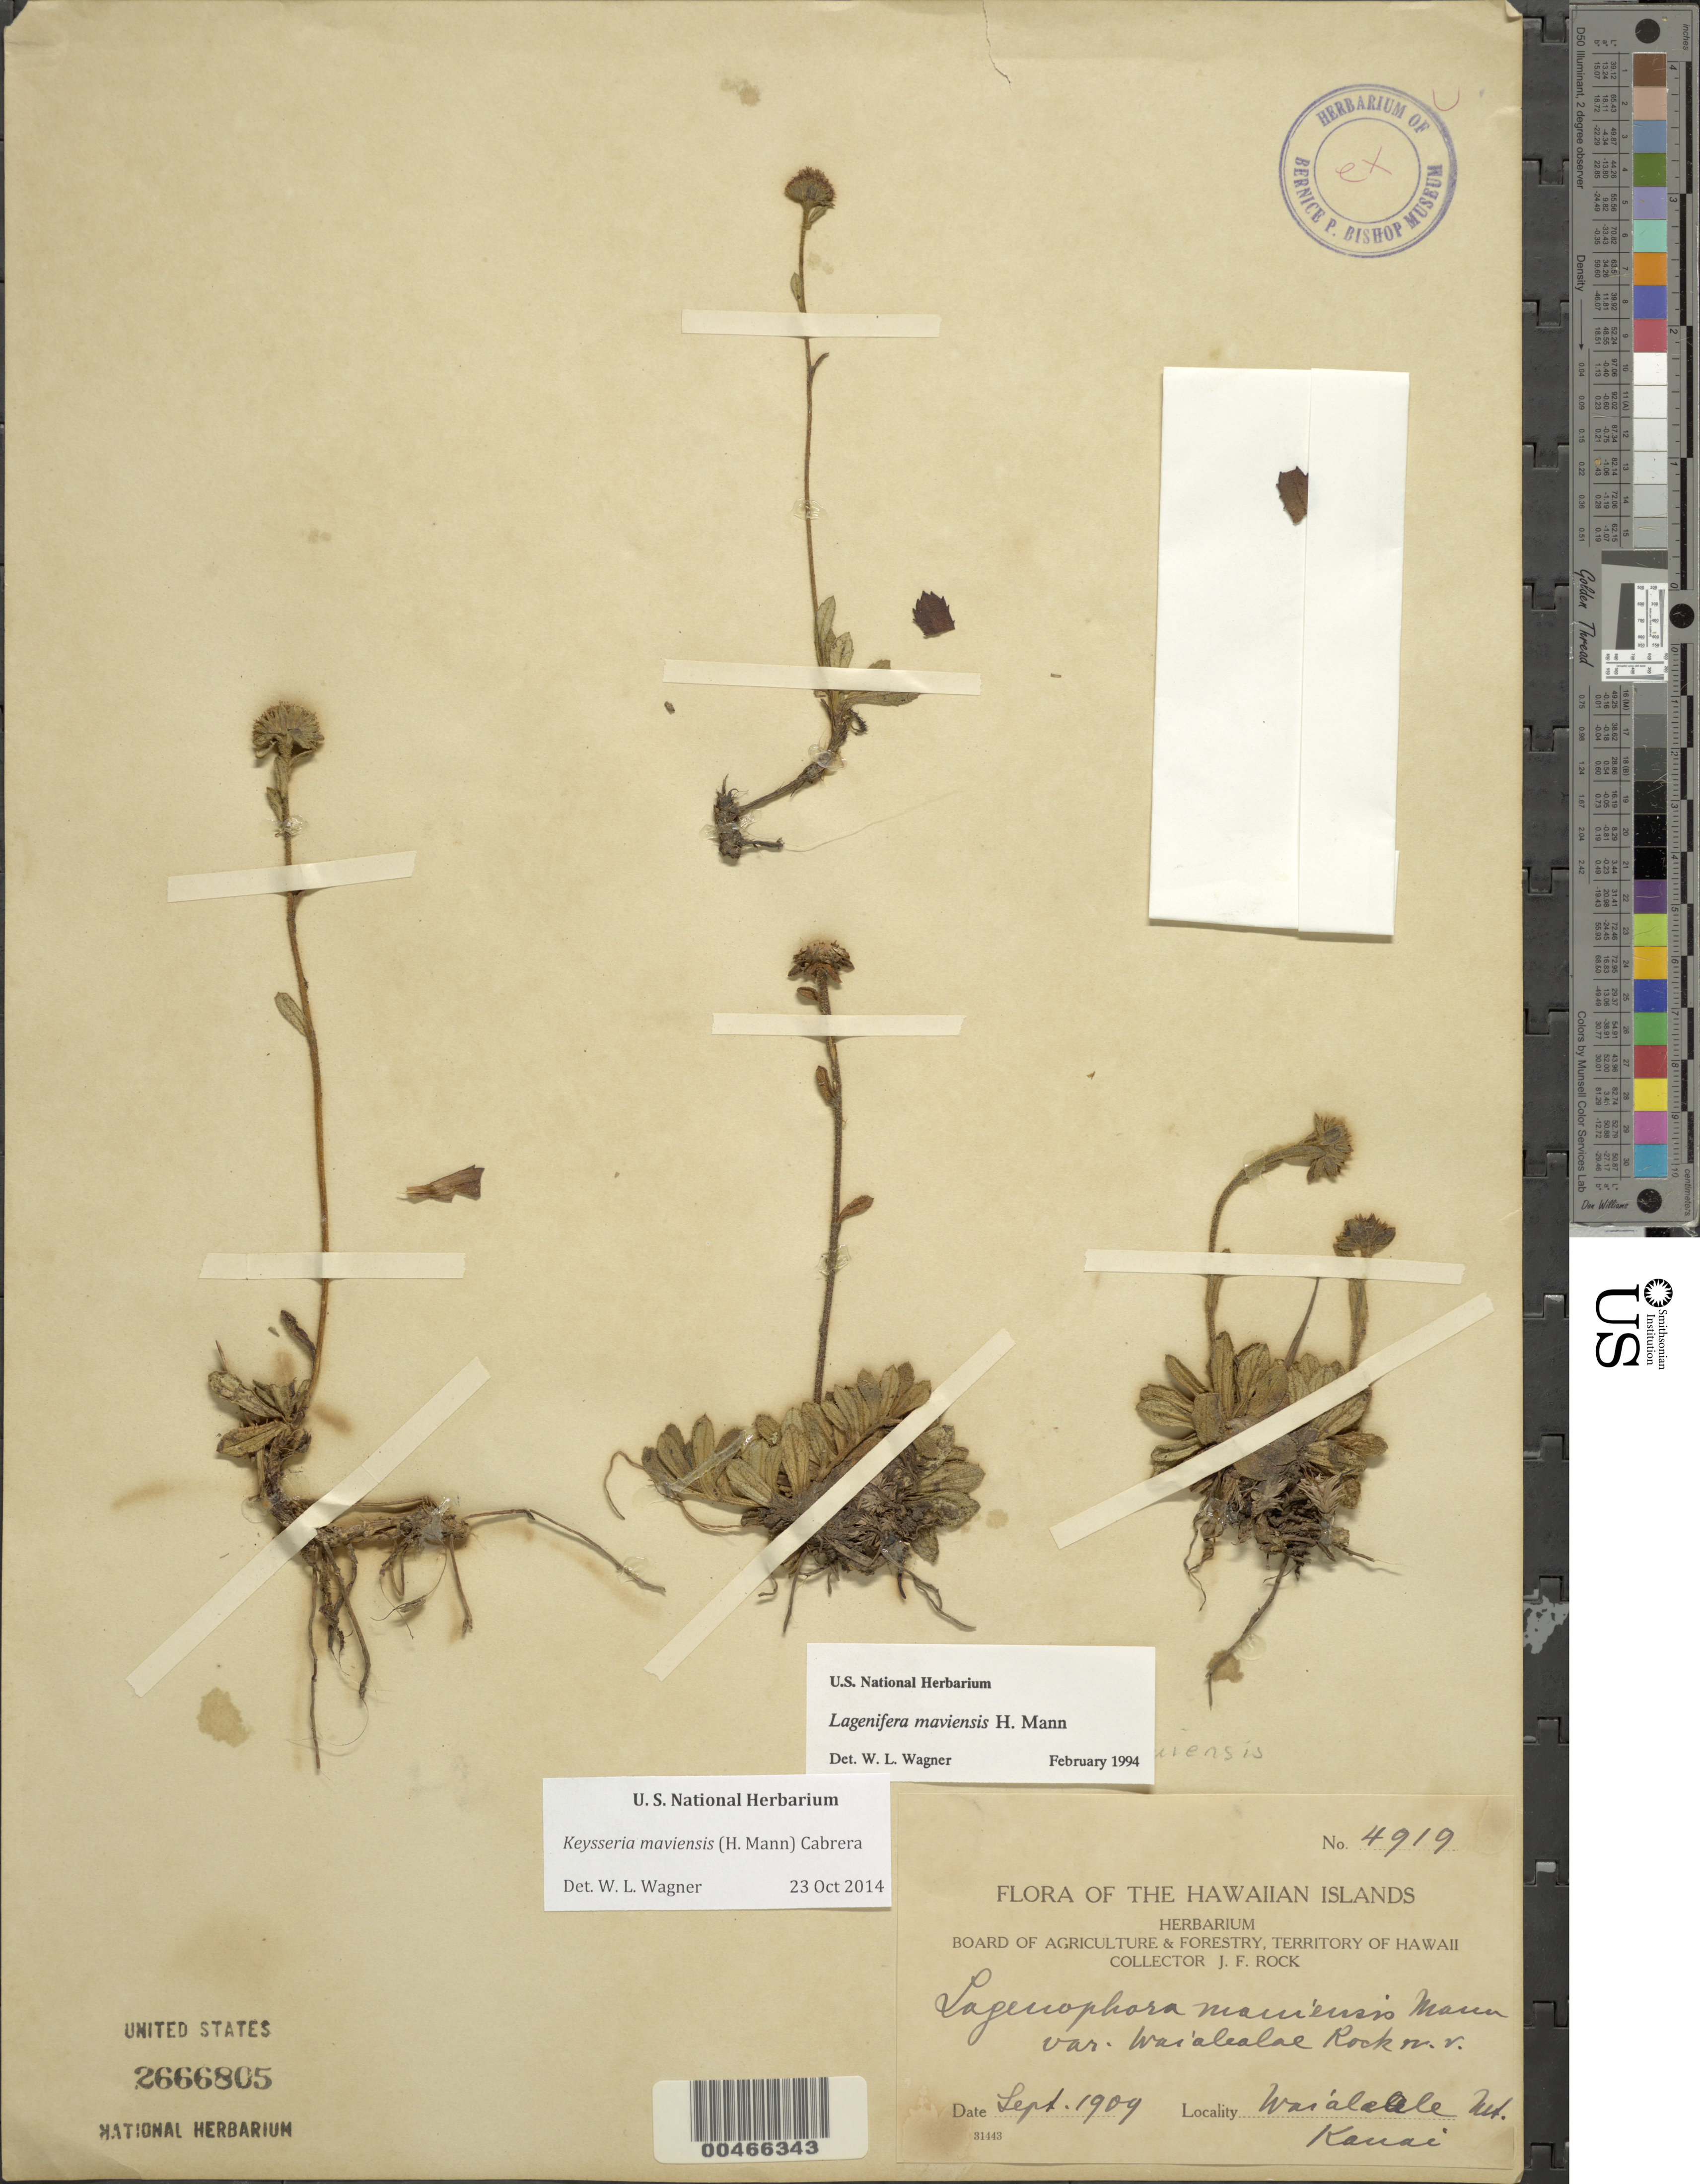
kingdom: Plantae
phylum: Tracheophyta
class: Magnoliopsida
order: Asterales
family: Asteraceae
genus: Keysseria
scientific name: Keysseria maviensis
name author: (H. Mann) Cabrera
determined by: Wagner, W. L., (BOT), Smithsonian Institution - National Museum of Natural History (UNITED STATES)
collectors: J. F. Rock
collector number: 4919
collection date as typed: Sep 1909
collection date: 1909-09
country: United States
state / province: Hawaii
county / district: Kauai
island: Kaua'i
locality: Waialelele Mt.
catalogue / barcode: US 2666805